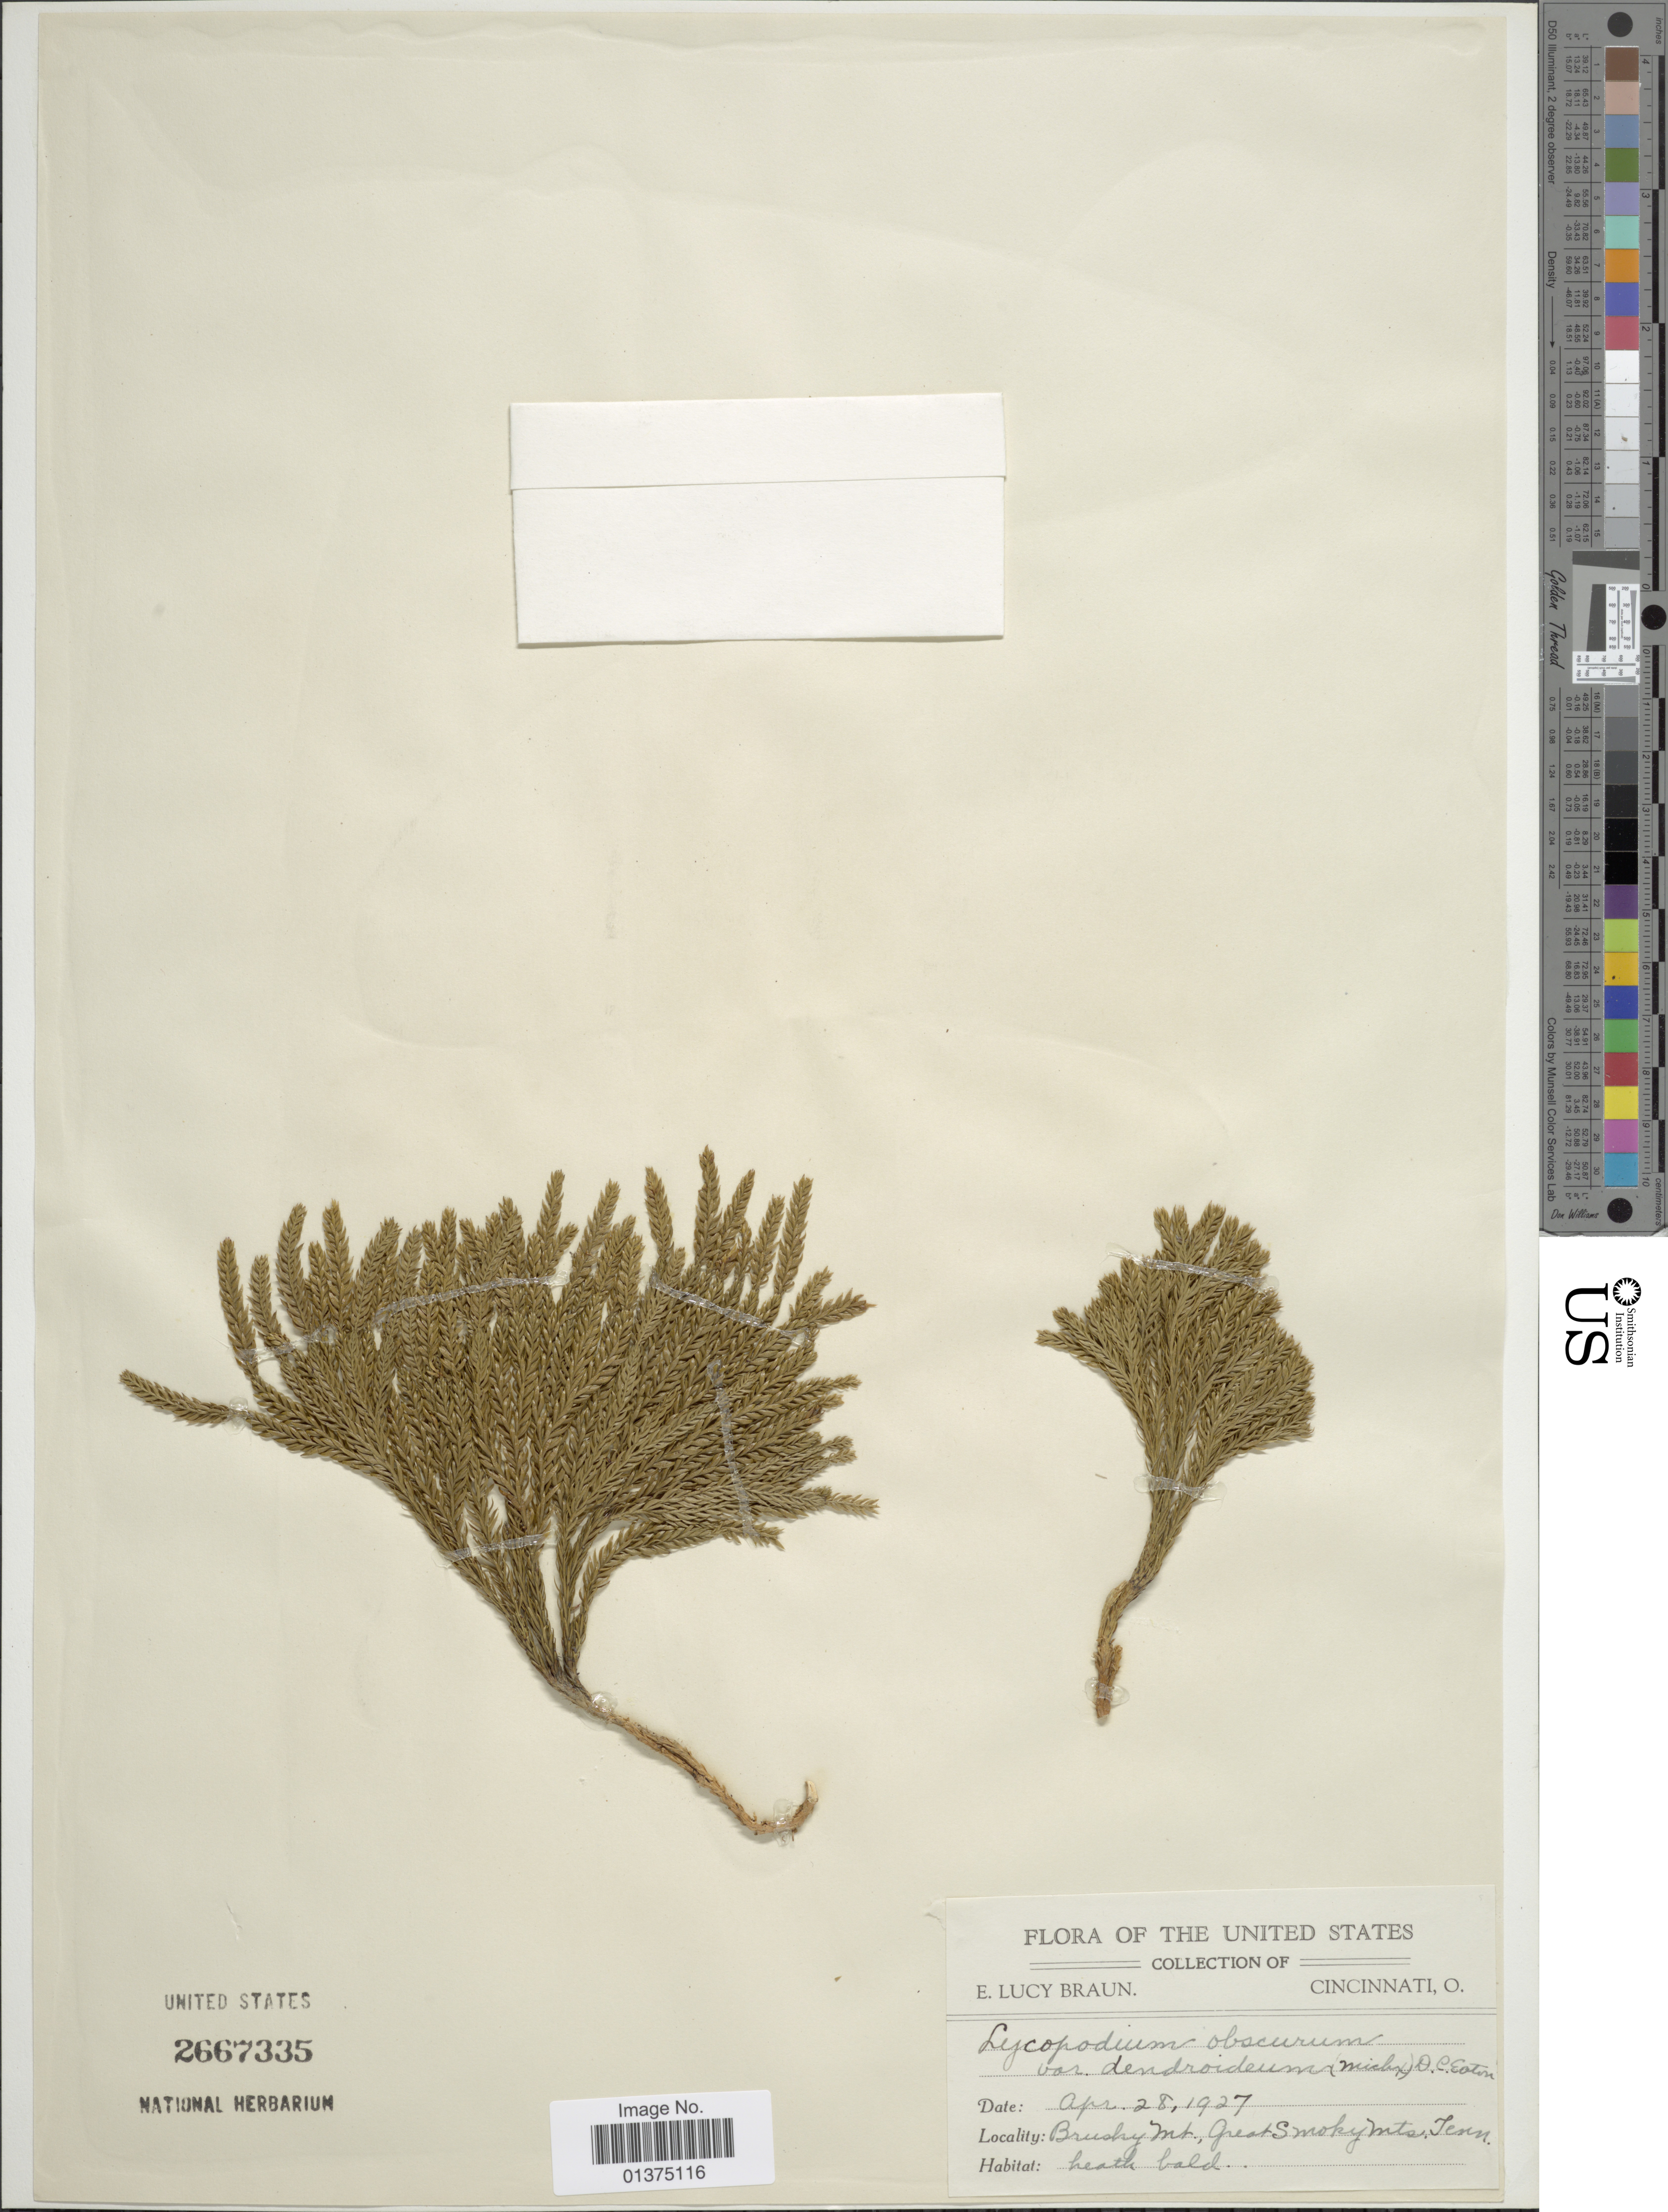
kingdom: Plantae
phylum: Tracheophyta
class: Lycopodiopsida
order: Lycopodiales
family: Lycopodiaceae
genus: Dendrolycopodium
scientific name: Dendrolycopodium dendroideum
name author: (Michx.) A. Haines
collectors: E. L. Braun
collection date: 1927-04-28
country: United States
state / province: Tennessee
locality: Brushy Mt Great Smoky Mts.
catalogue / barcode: US 2667335